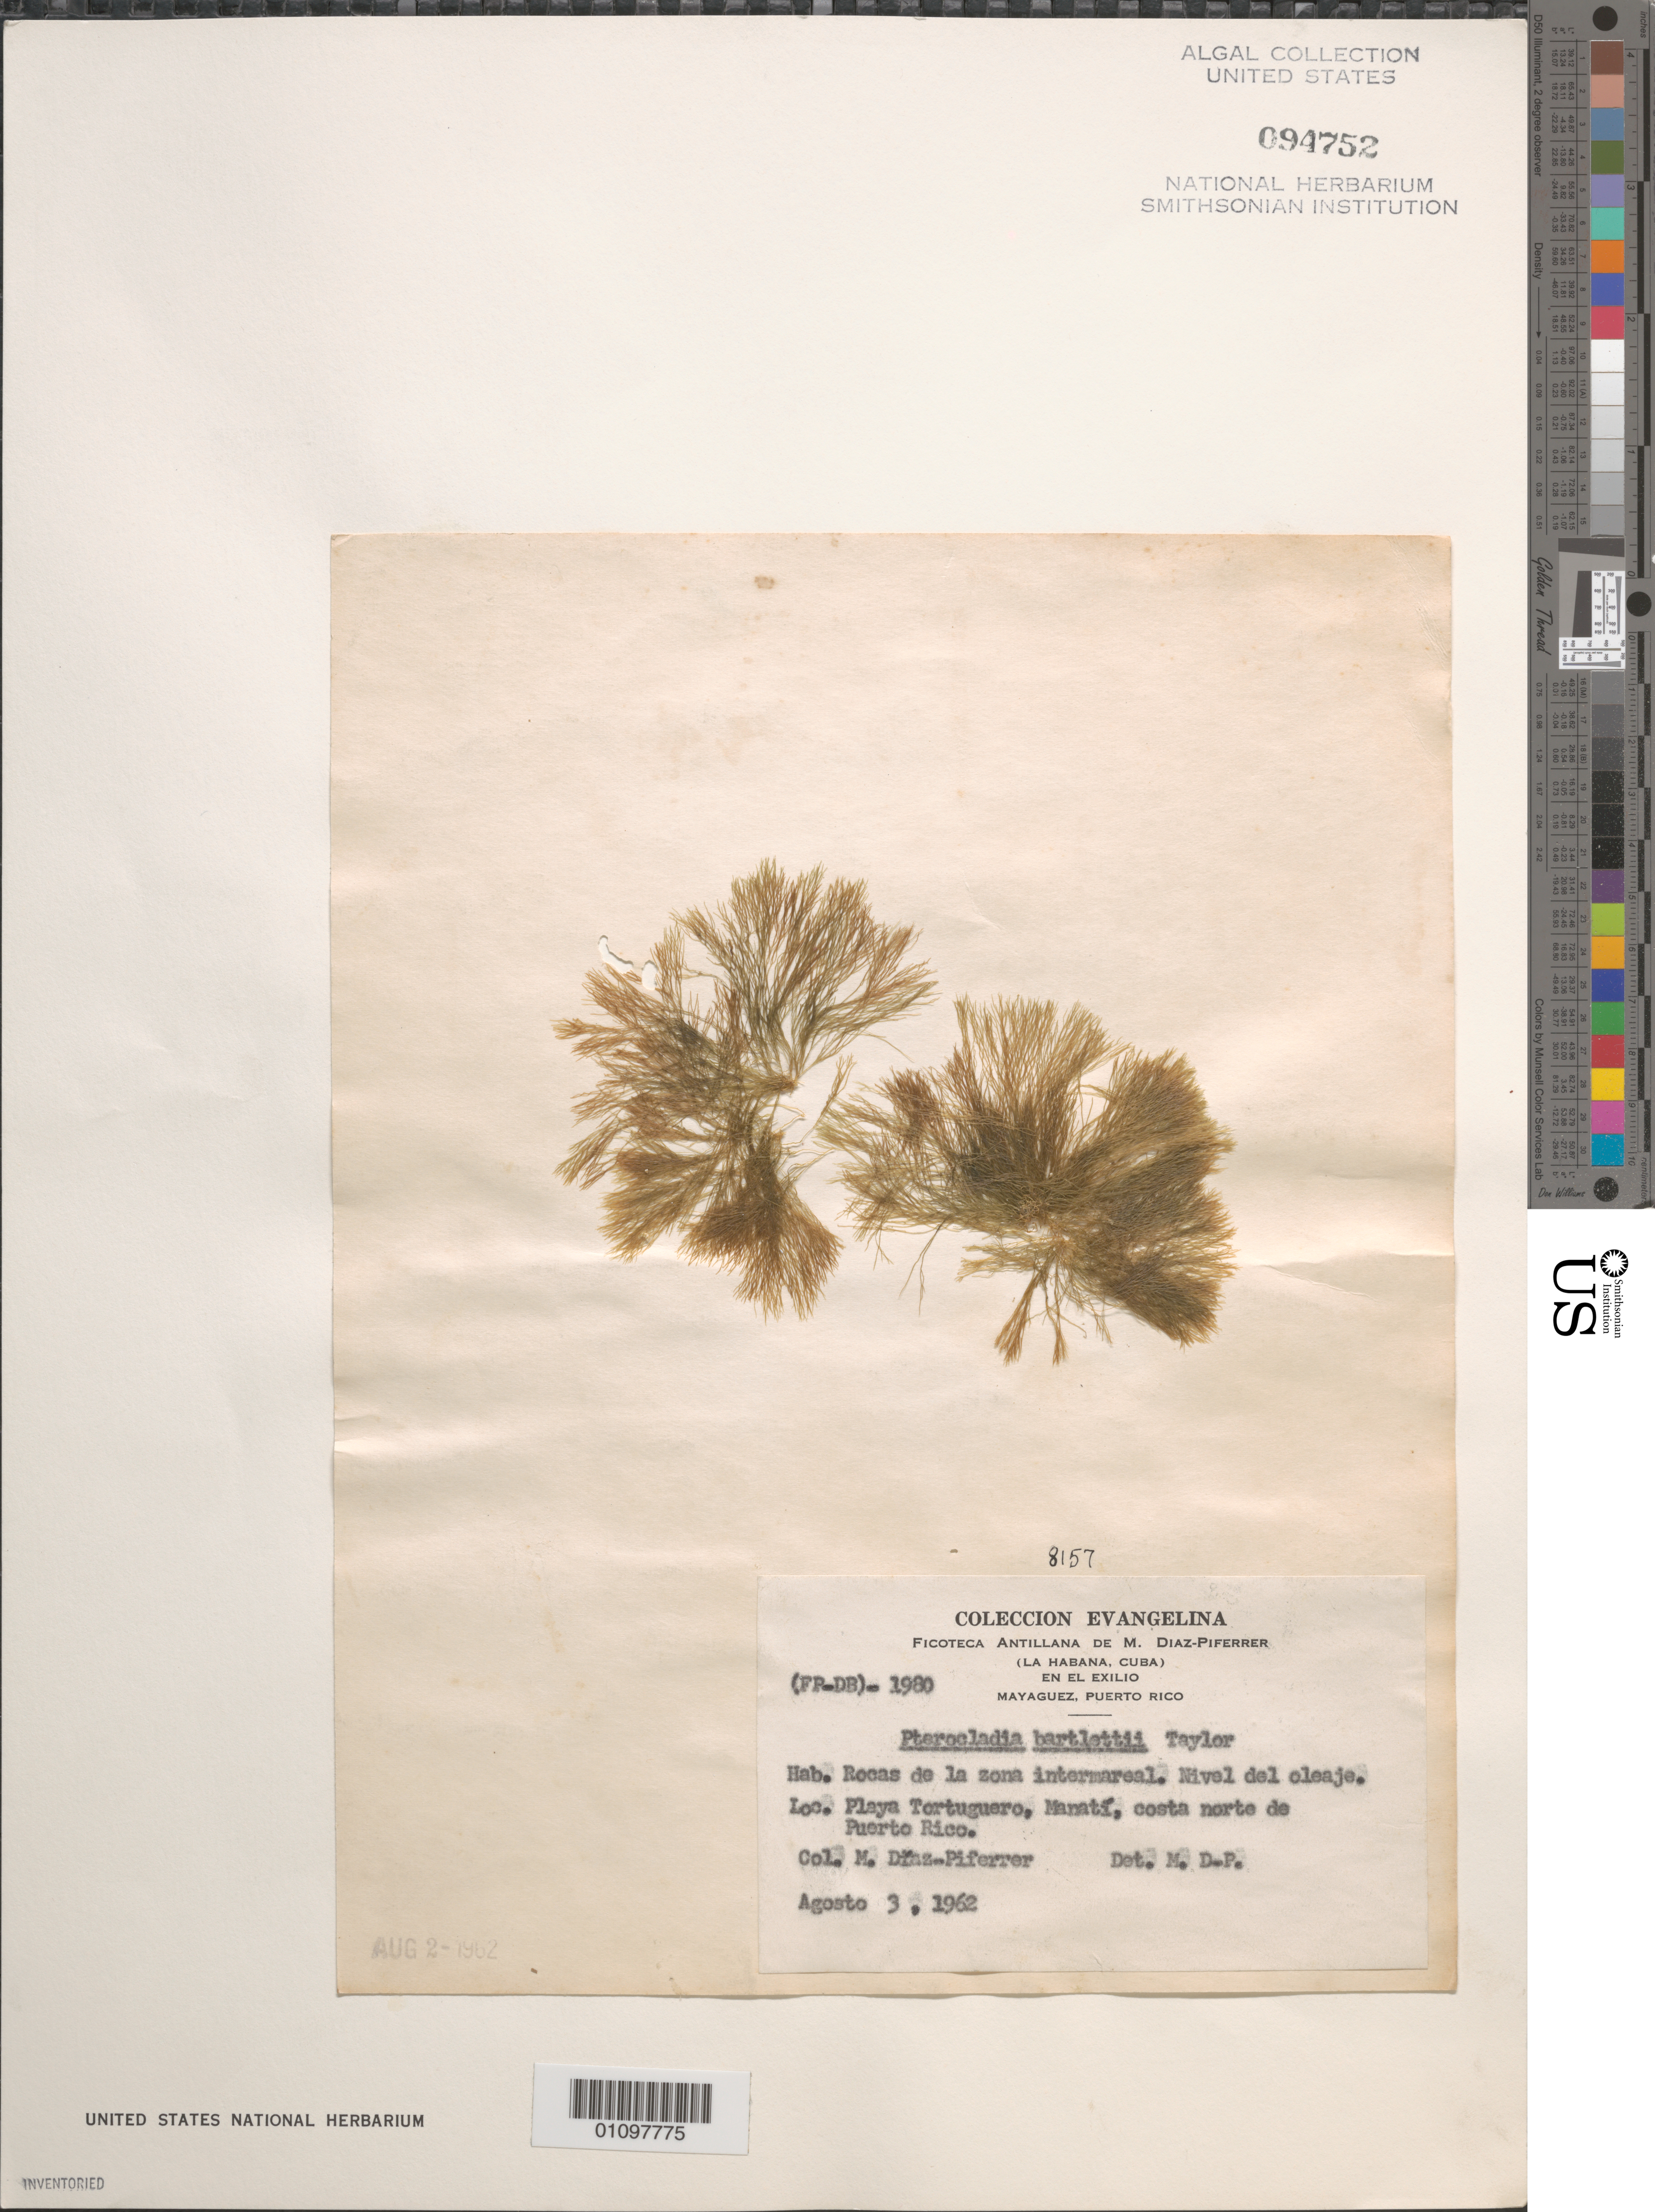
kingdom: Plantae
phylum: Rhodophyta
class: Florideophyceae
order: Gelidiales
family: Pterocladiaceae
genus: Pterocladiella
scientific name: Pterocladiella bartlettii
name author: (W.R. Taylor) Santelices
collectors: M. Diaz-Piferrer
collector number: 8157 & (FP-DB) 1980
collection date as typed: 03 Aug 1962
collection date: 1962-08-03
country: Puerto Rico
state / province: Manati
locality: Playa Tortuguero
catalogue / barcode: US 94752